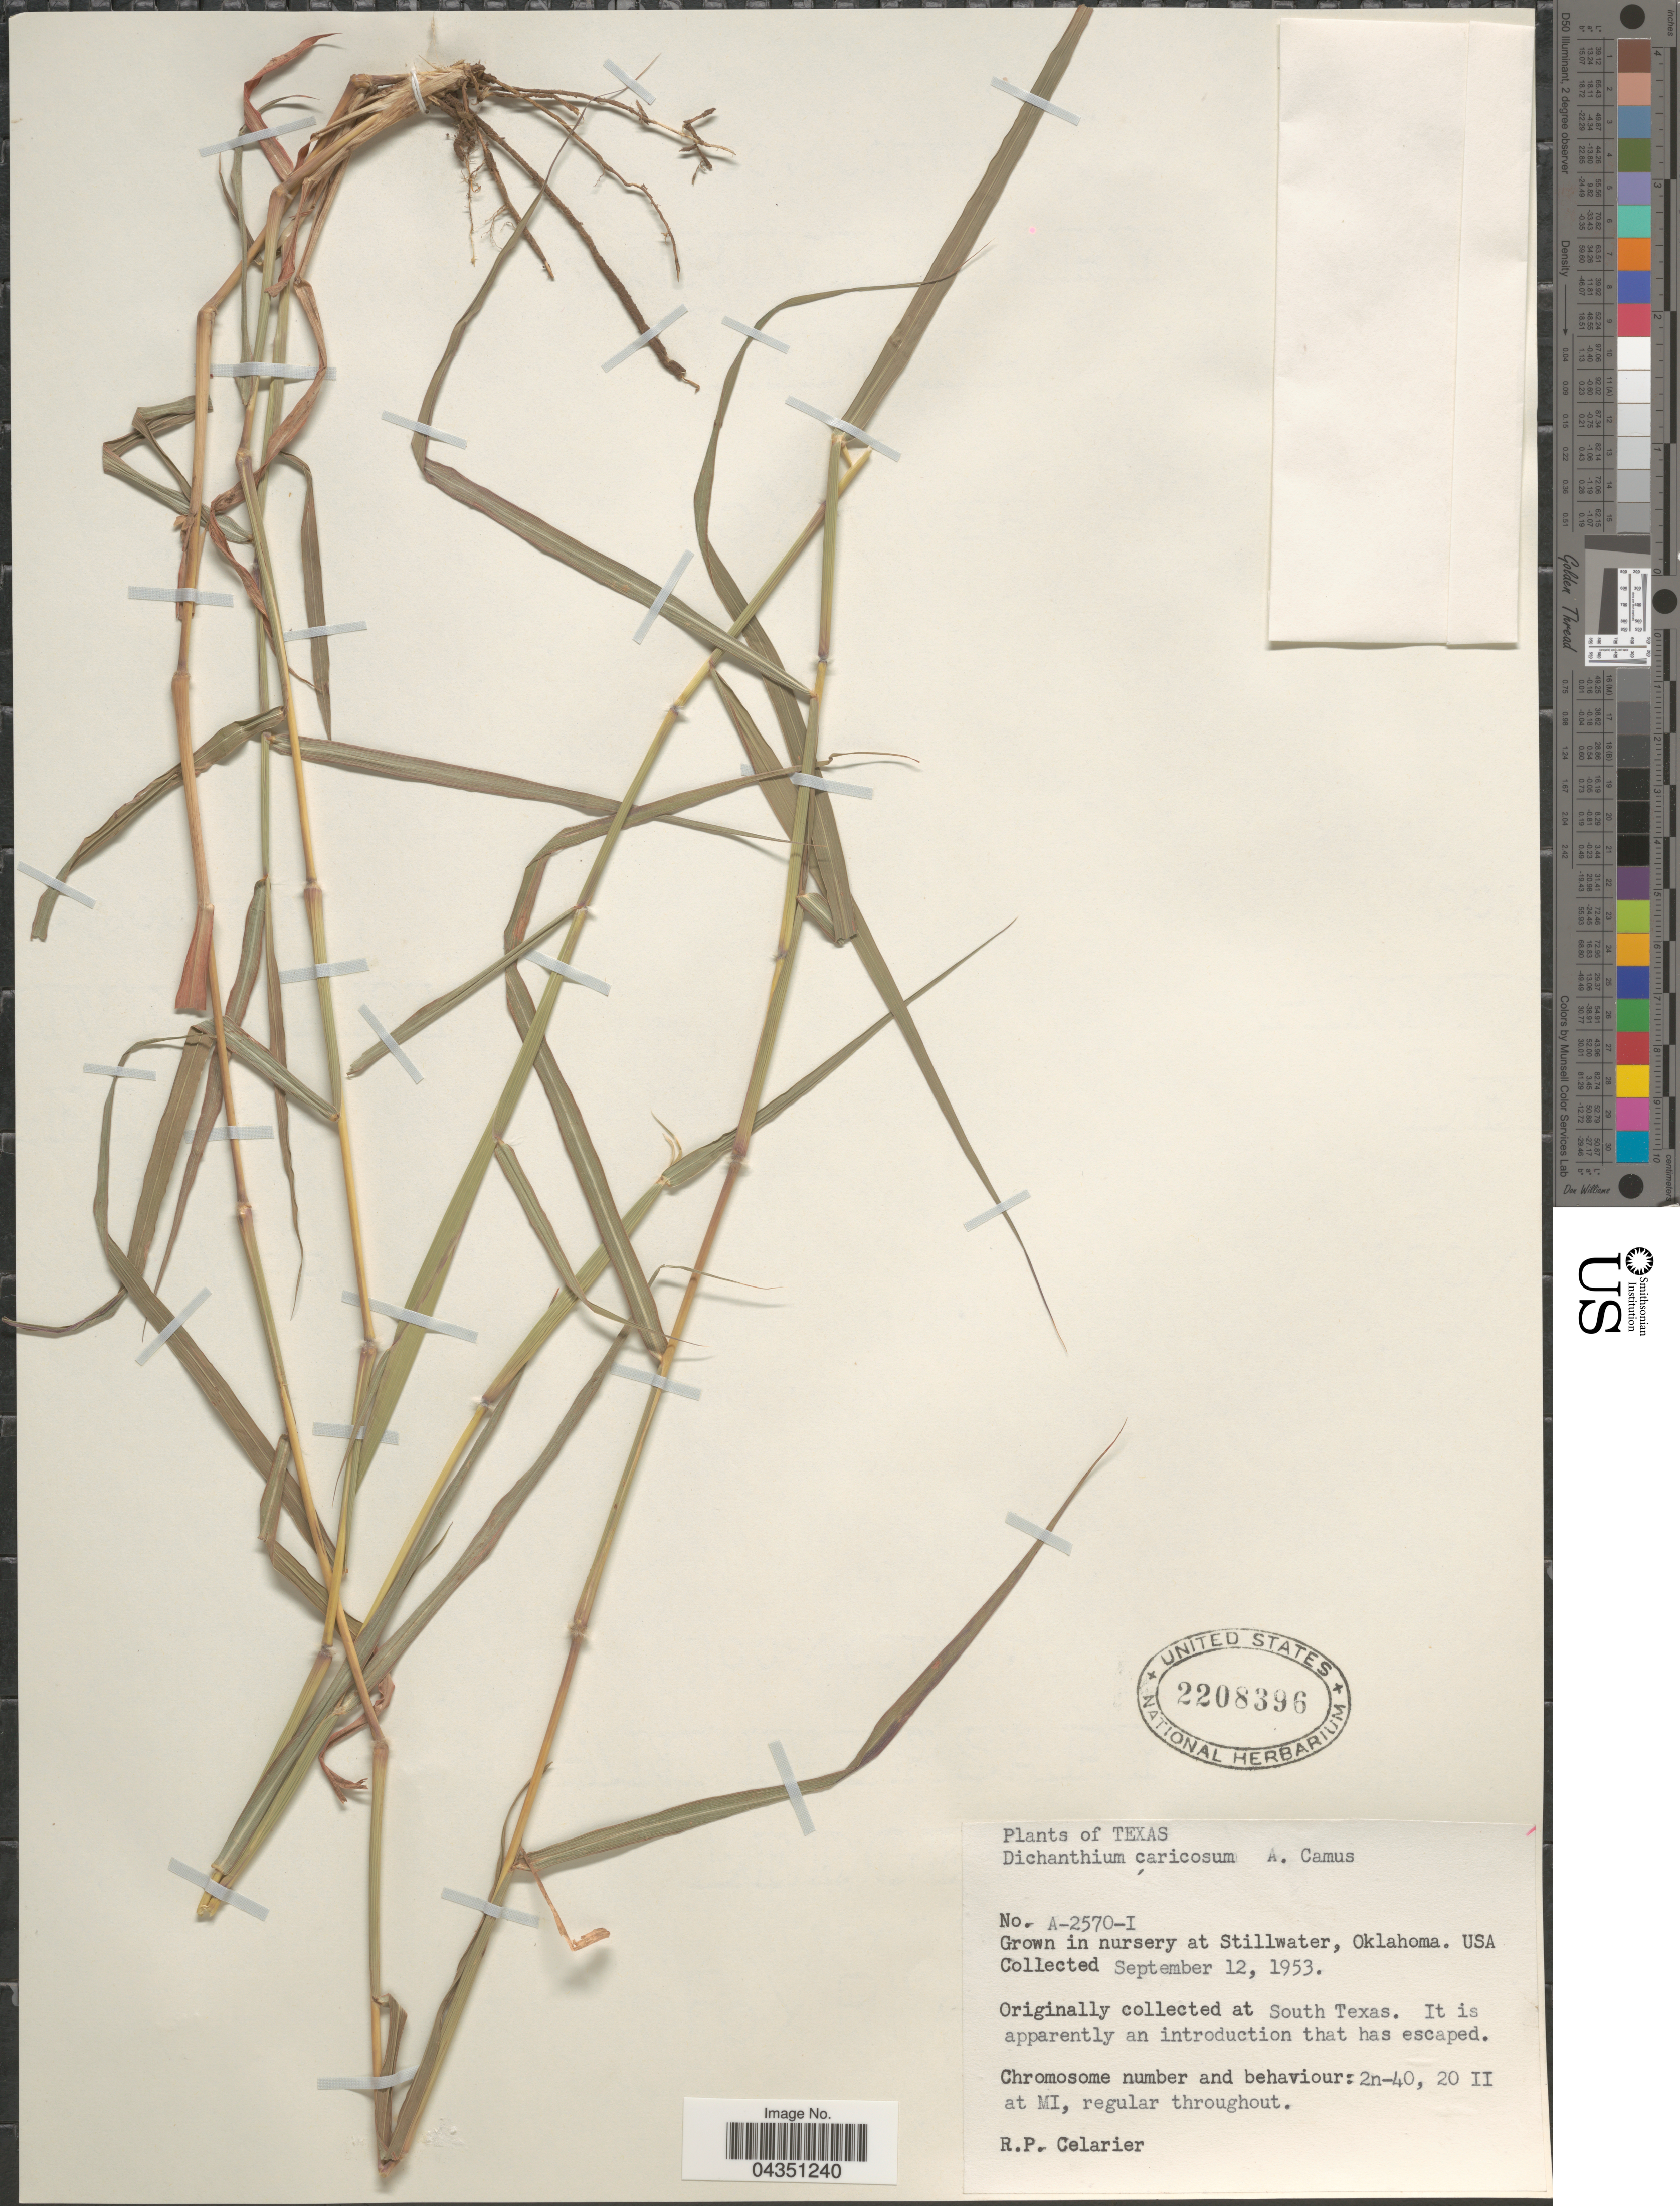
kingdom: Plantae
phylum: Tracheophyta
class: Liliopsida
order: Poales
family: Poaceae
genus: Dichanthium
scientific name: Dichanthium caricosum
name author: (L.) A. Camus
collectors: R. Celarier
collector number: A-2570-I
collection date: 1953-09-12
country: United States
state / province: Oklahoma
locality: In nursery at Stillwater.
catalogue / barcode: US 2208396